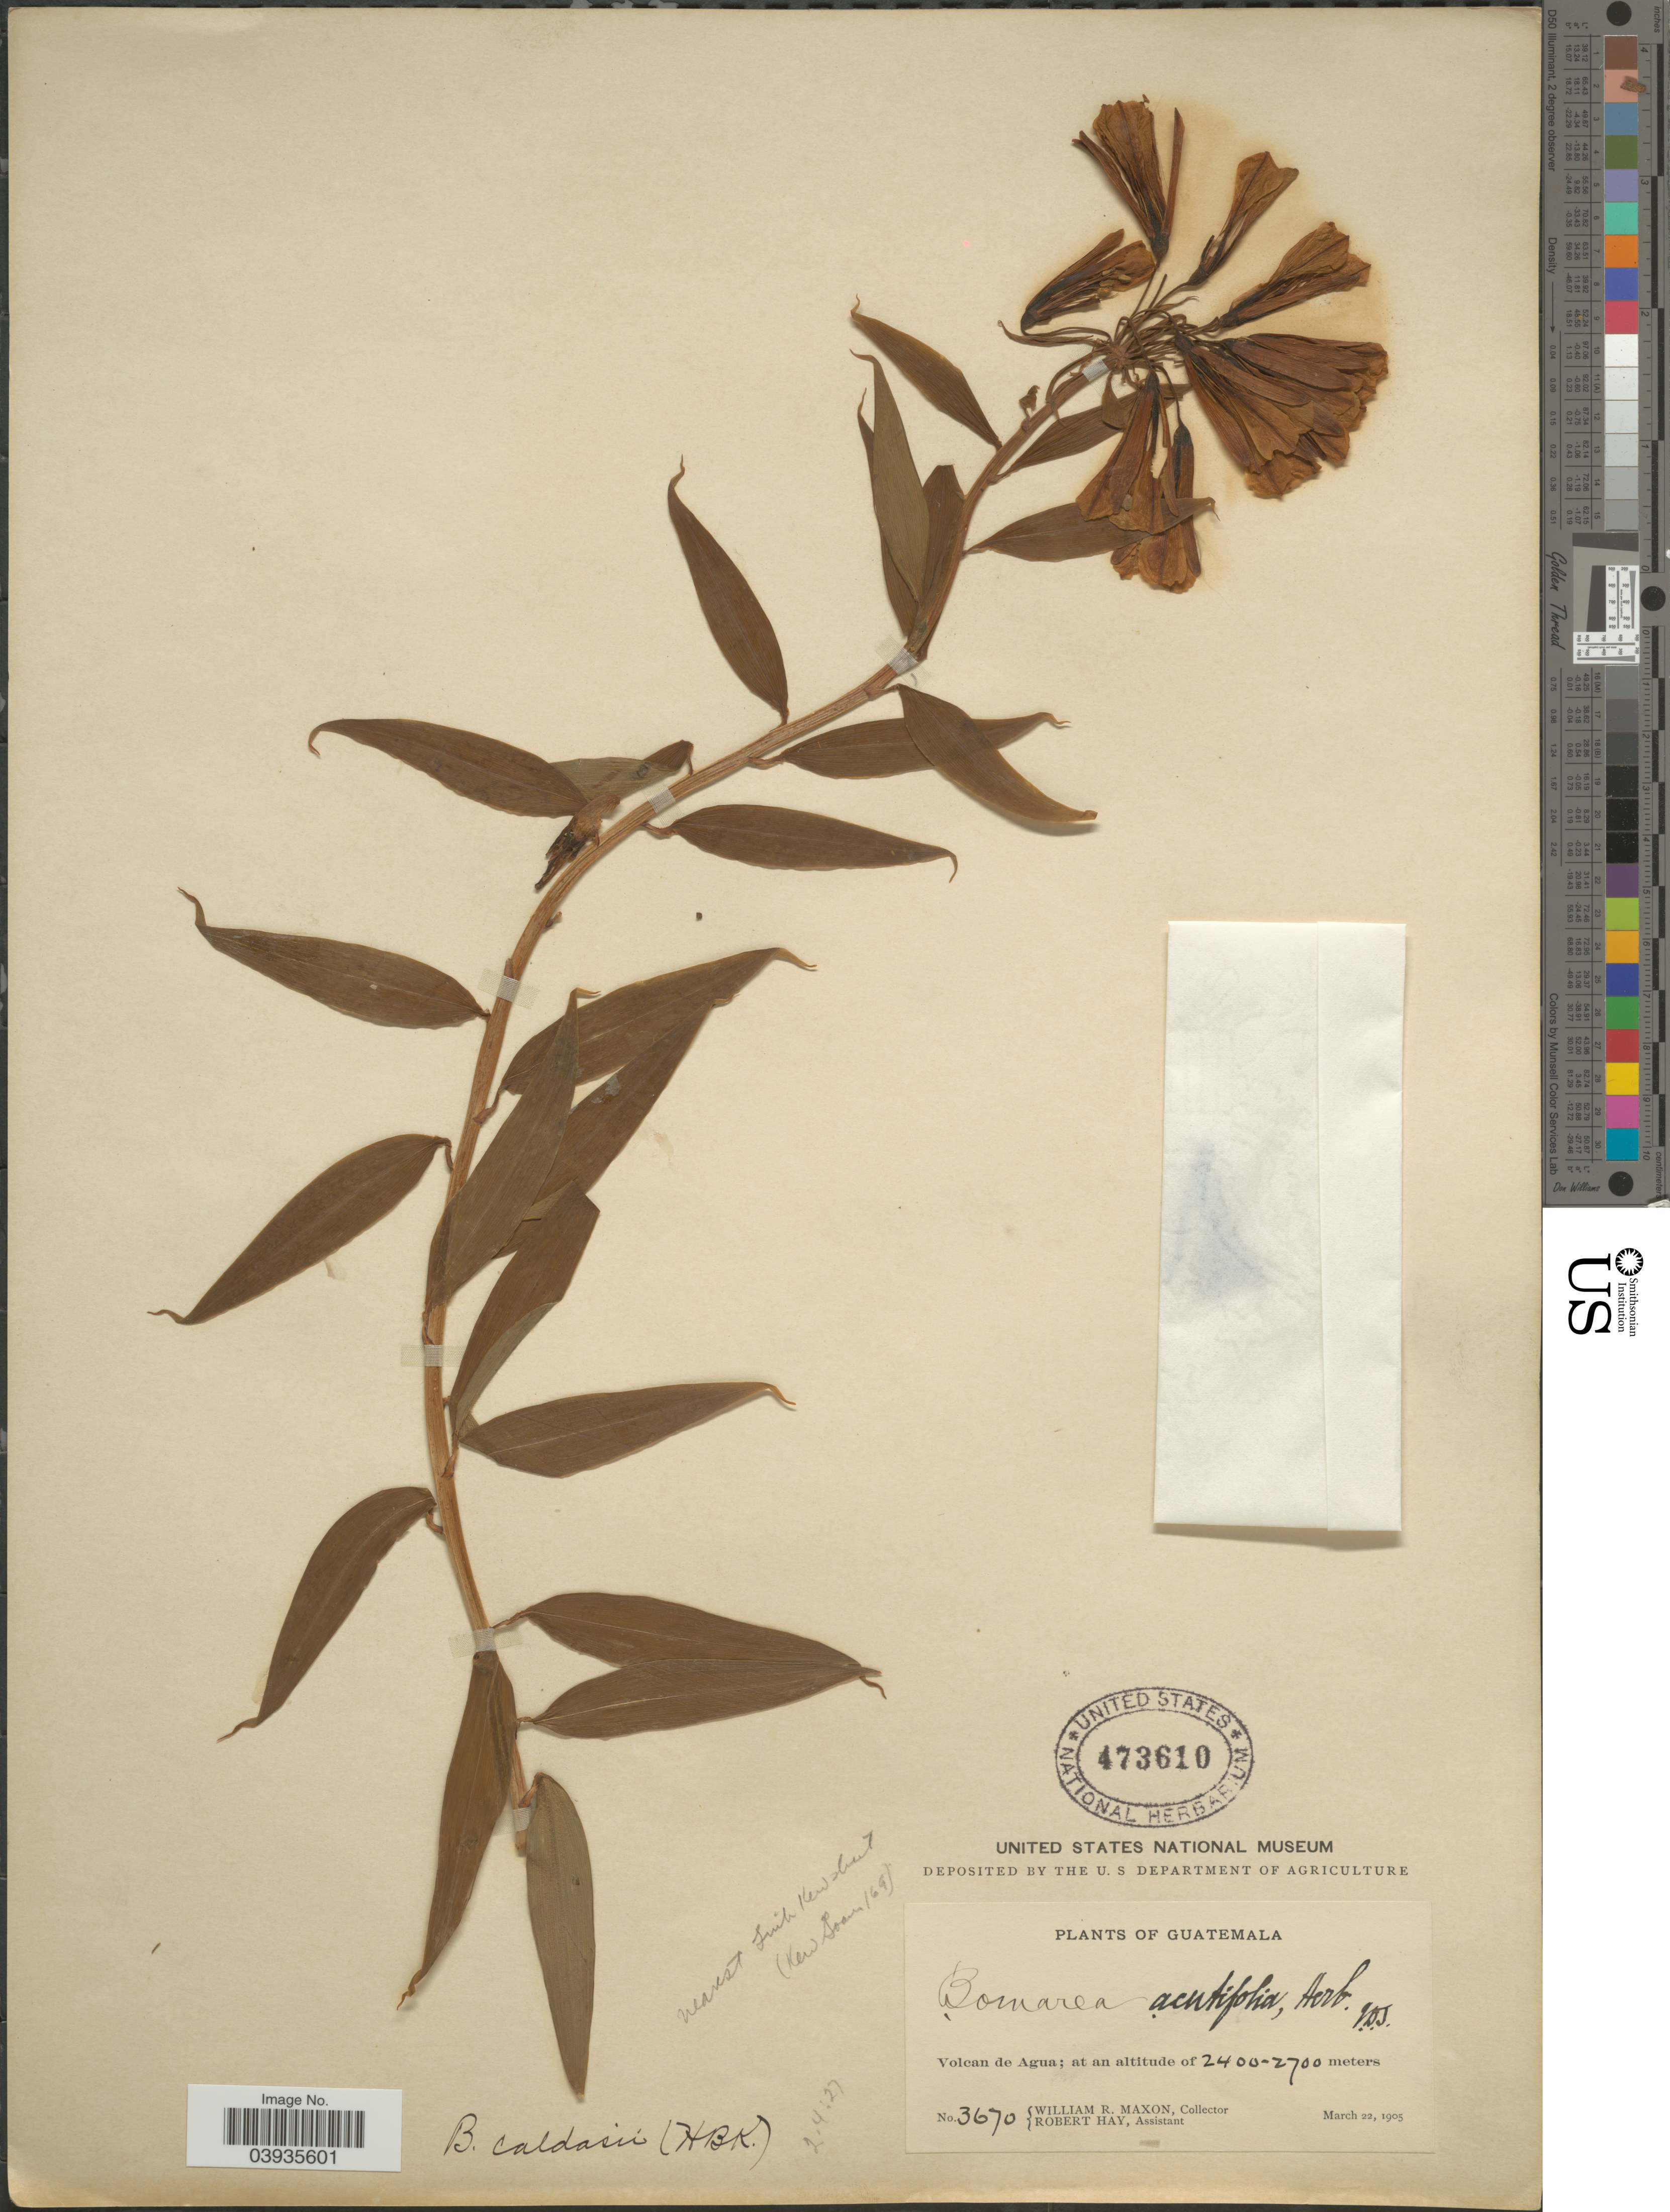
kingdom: Plantae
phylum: Tracheophyta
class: Liliopsida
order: Liliales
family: Alstroemeriaceae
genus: Bomarea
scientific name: Bomarea caldasii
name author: (Kunth) Asch. & Graebener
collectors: W. R. Maxon & R. H. Hay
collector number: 3670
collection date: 1905-03-22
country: Guatemala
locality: Volcan de Agua.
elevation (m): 2400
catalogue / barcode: US 473610